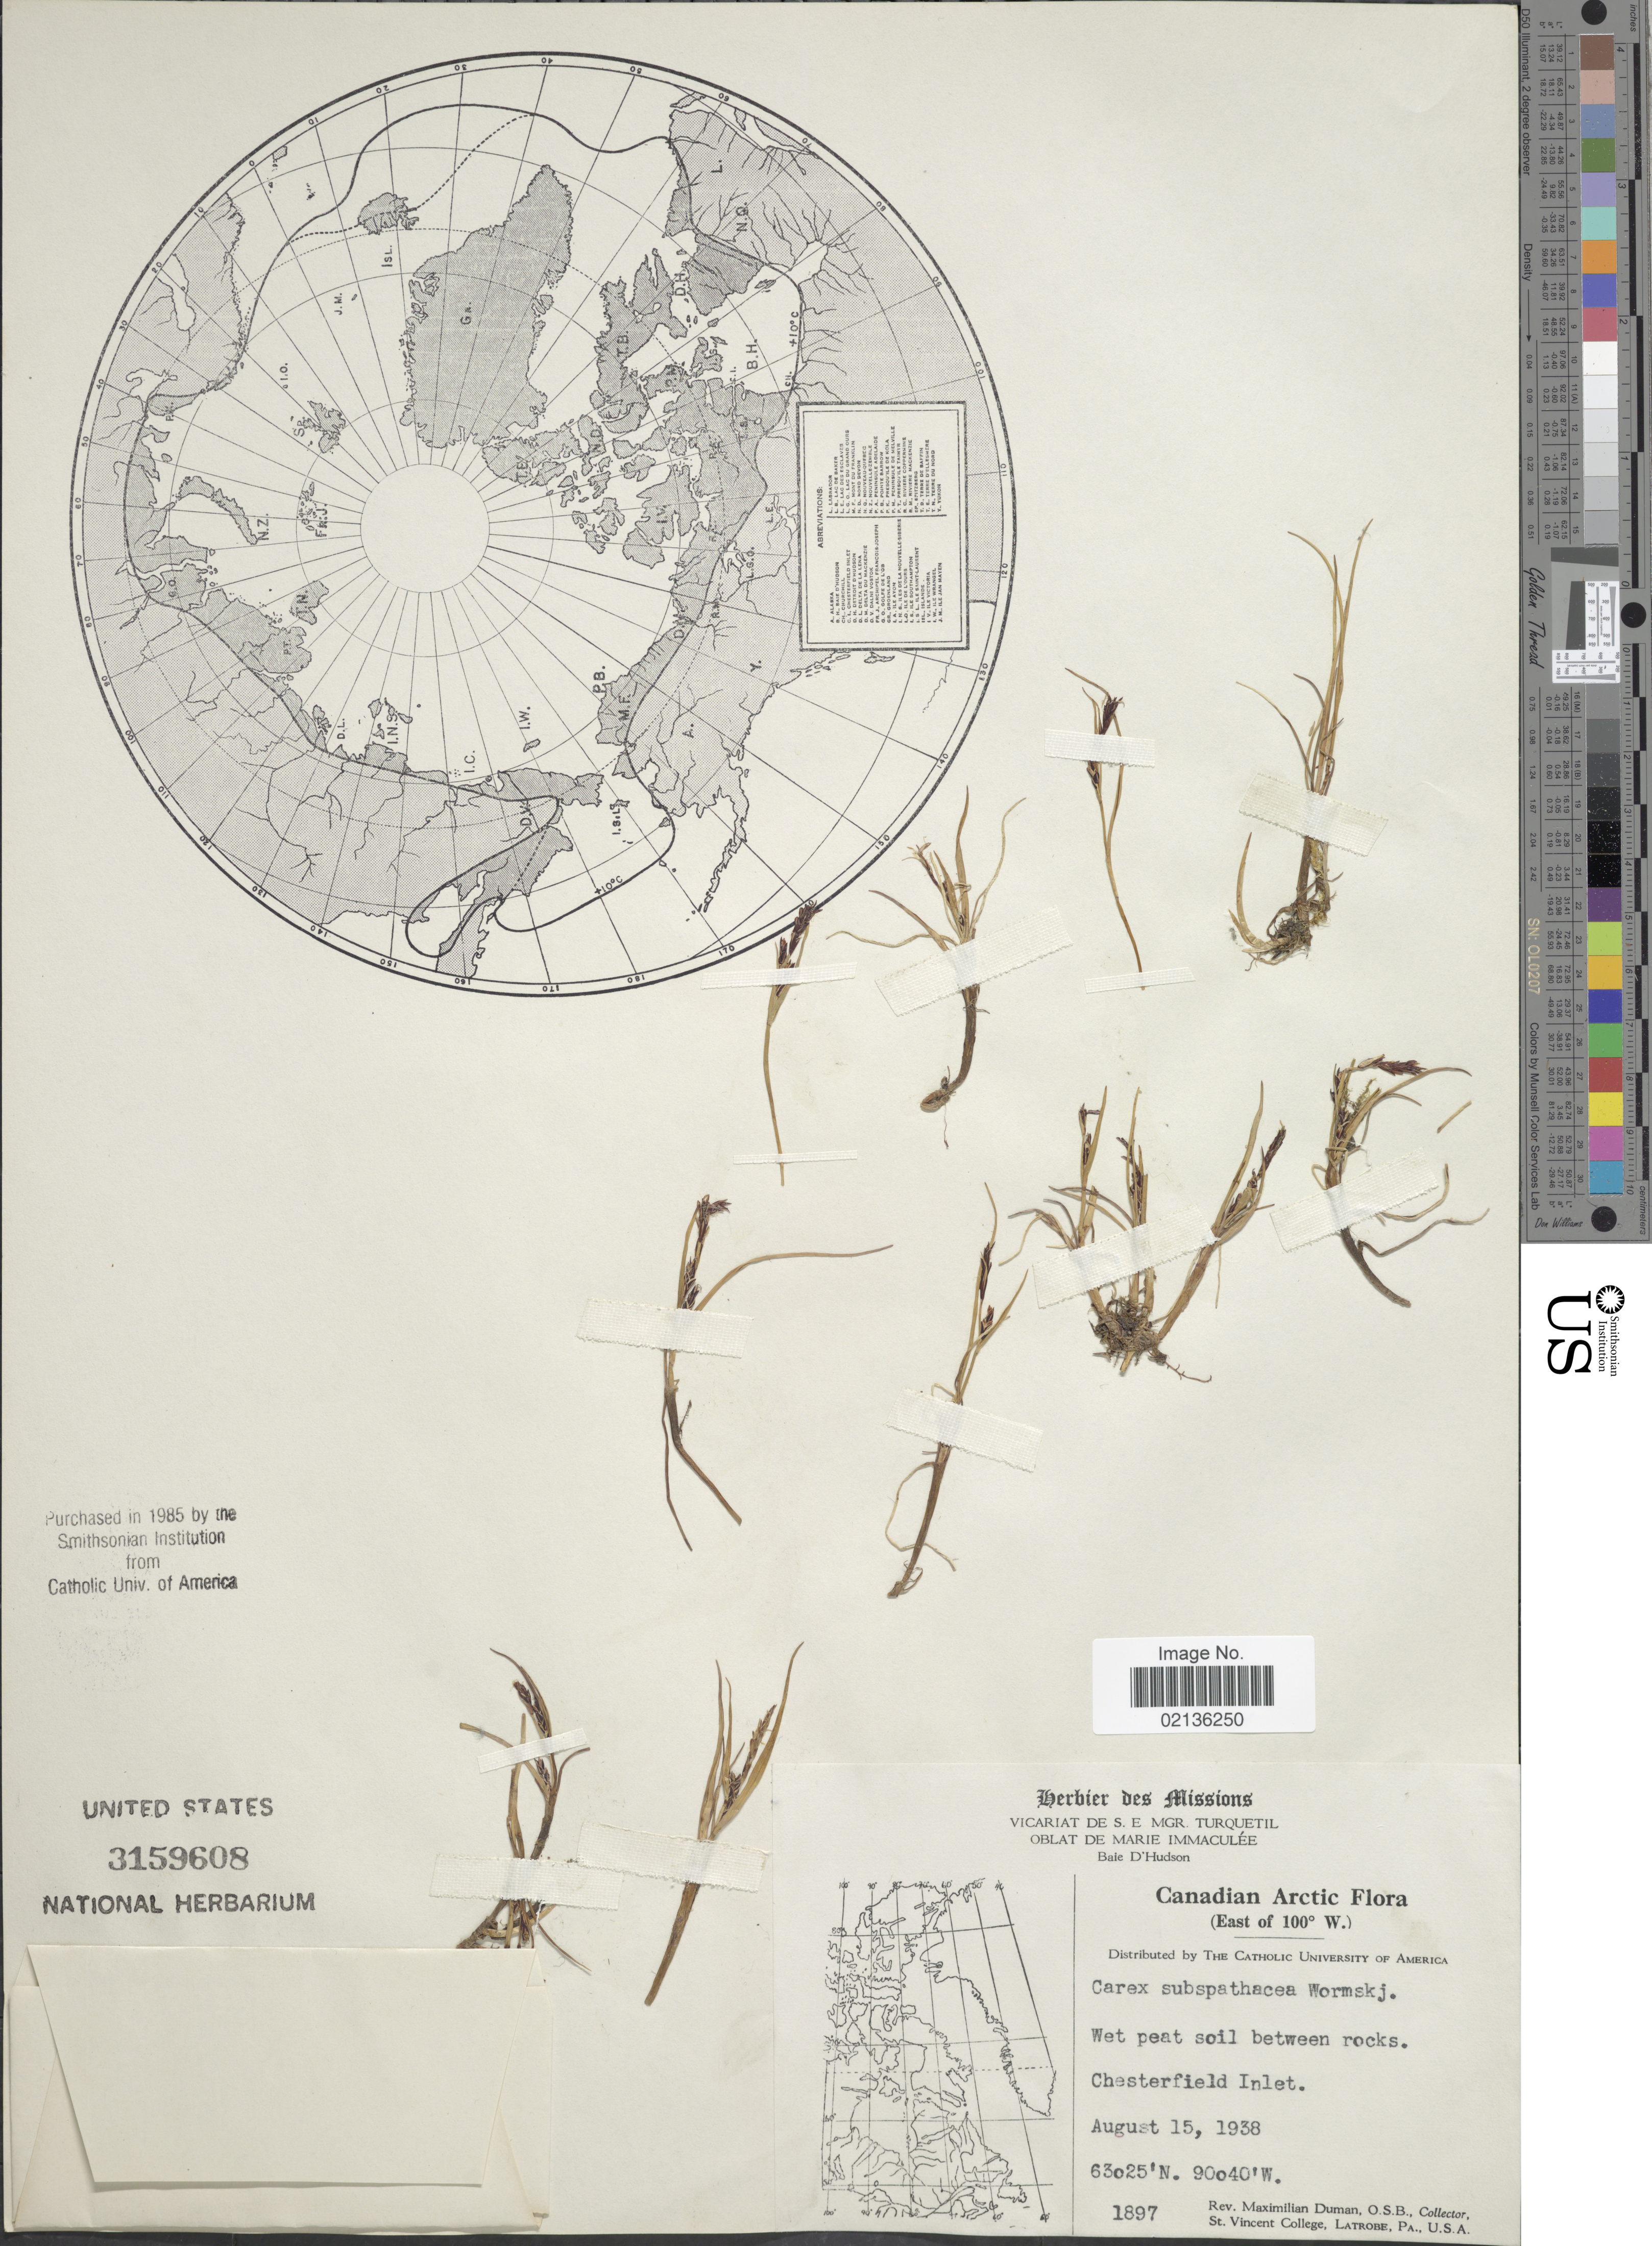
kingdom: Plantae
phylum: Tracheophyta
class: Liliopsida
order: Poales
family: Cyperaceae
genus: Carex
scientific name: Carex subspathacea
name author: Wormsk. ex Hornem.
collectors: M. Duman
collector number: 1897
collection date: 1938-08-15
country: Canada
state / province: Nunavut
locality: Canadian Arctic (East of 100° W.) Chesterfield Inlet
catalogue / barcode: US 3159608